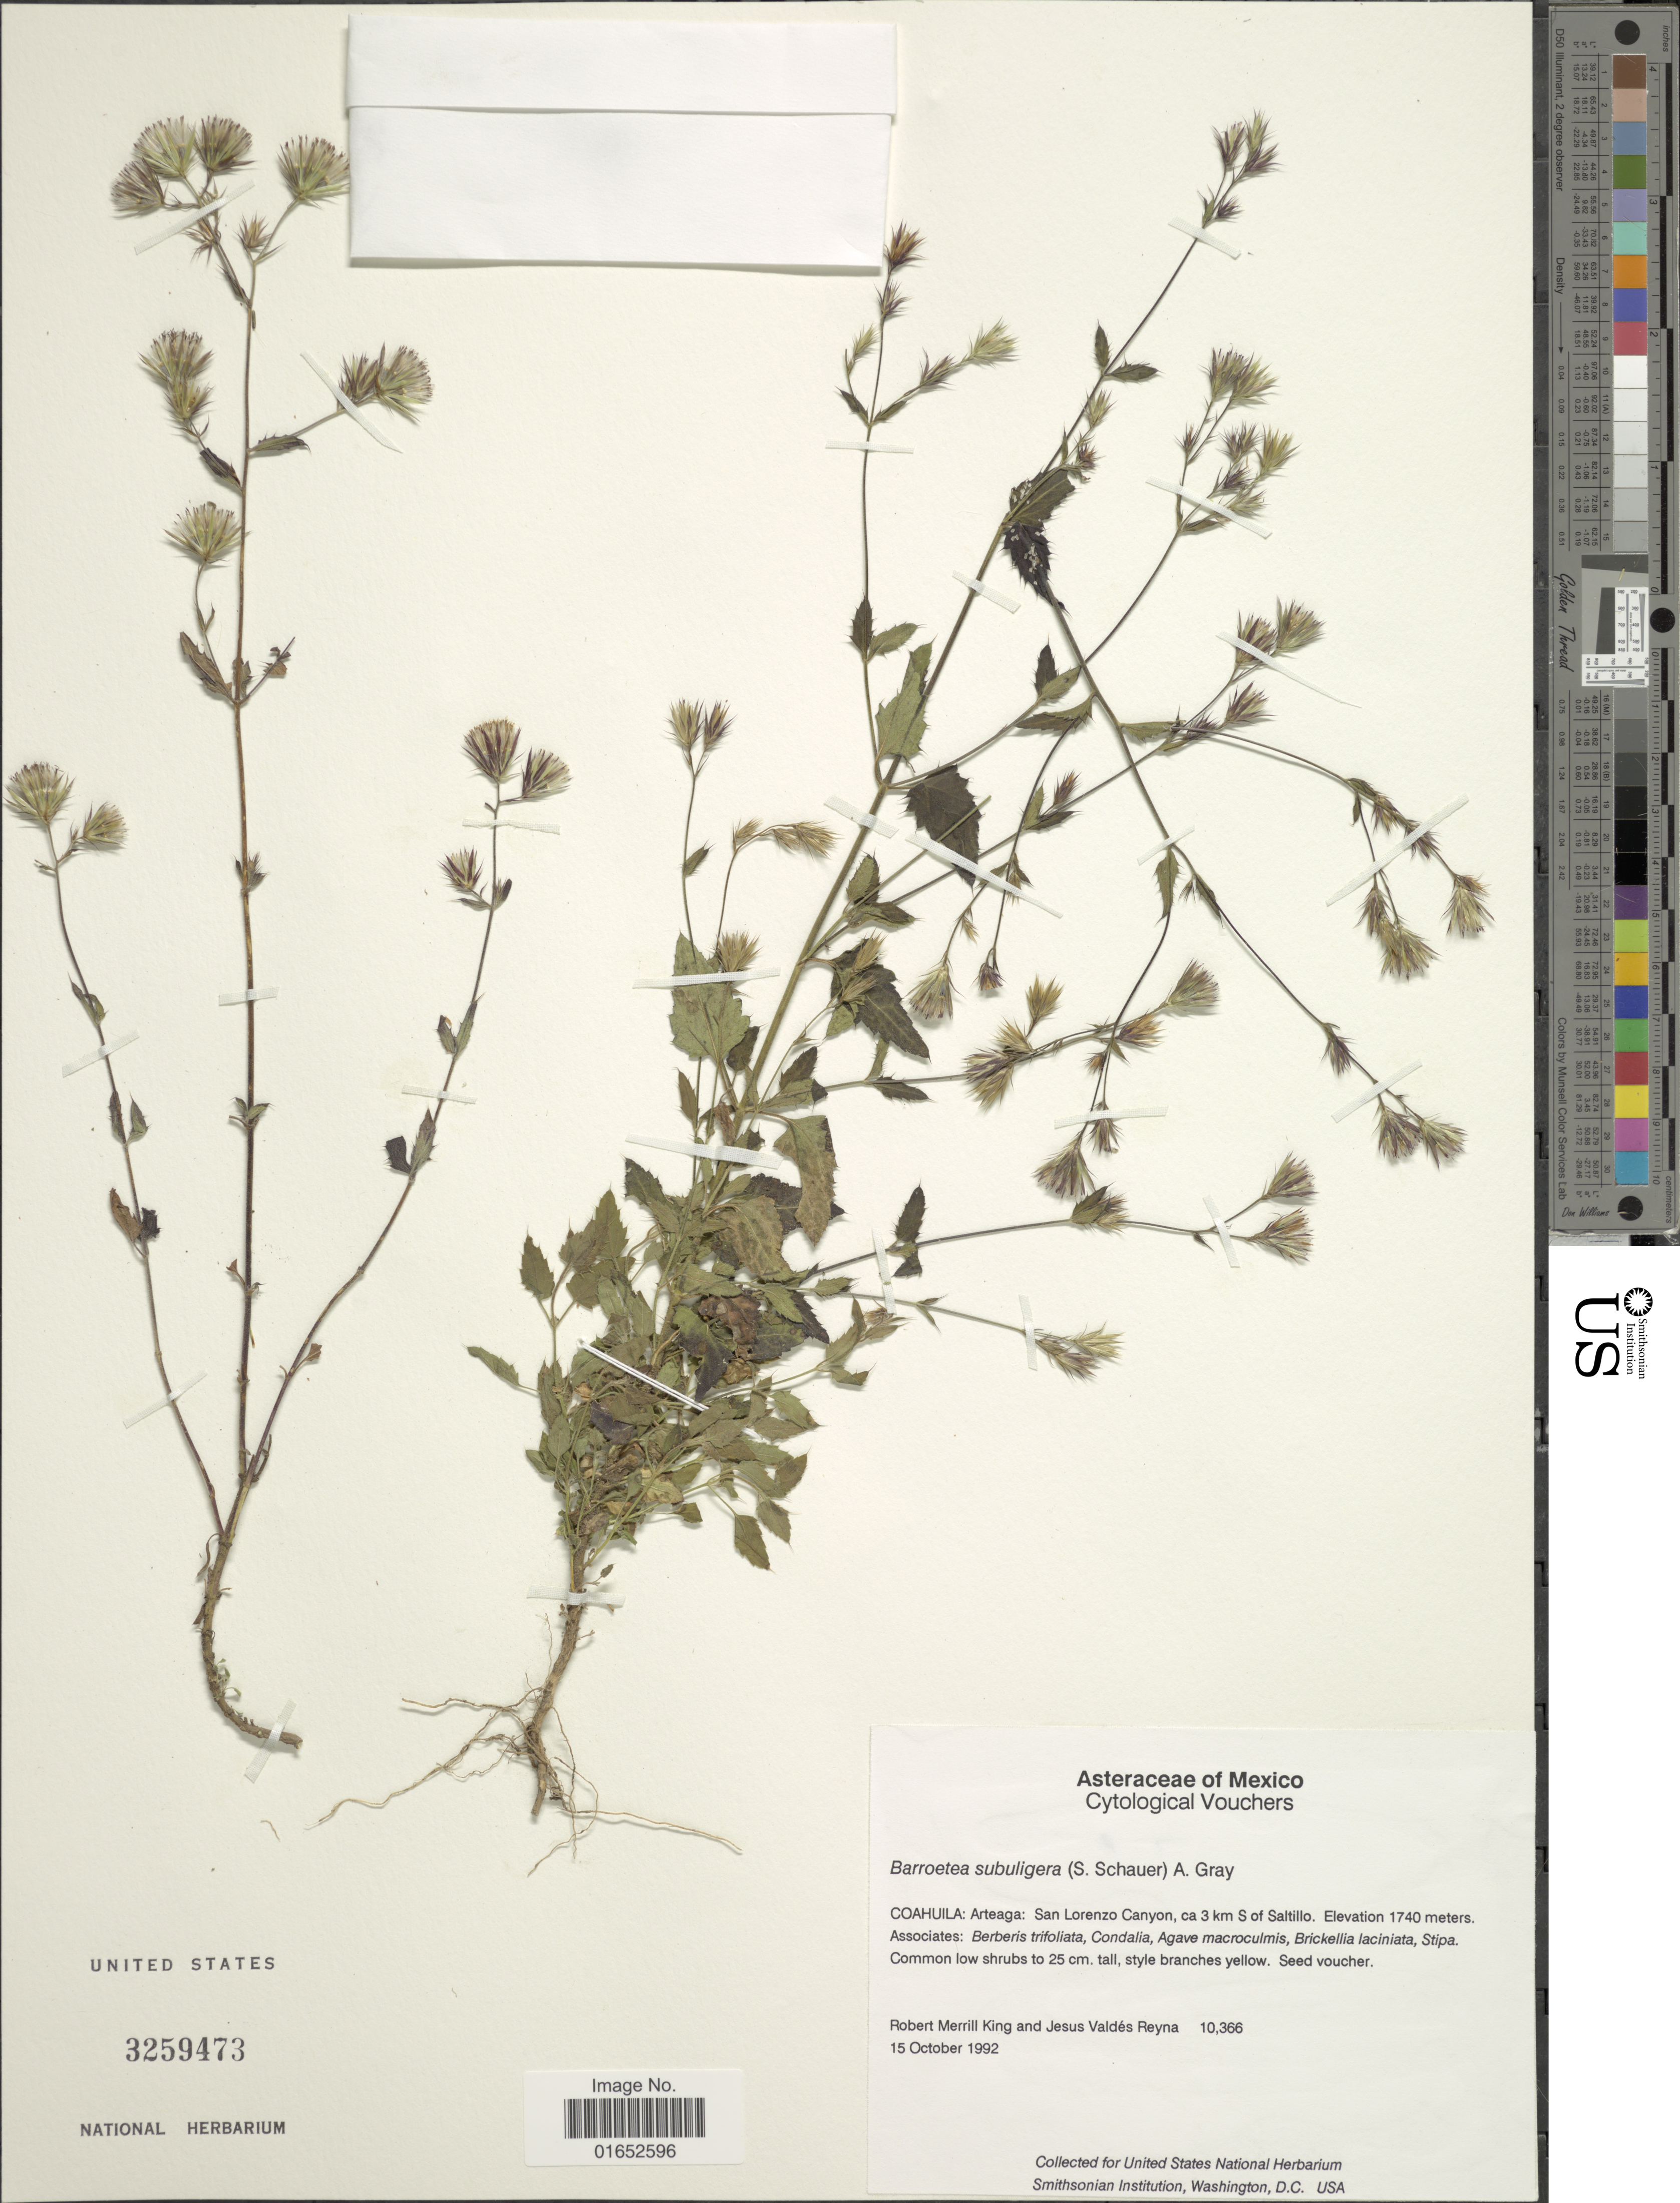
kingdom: Plantae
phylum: Tracheophyta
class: Magnoliopsida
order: Asterales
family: Asteraceae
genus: Barroetea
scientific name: Barroetea subuligera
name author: (S. Schauer) A. Gray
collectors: R. M. King & J. Valdés-Reyna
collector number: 10366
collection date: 1992-10-15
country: Mexico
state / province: Coahuila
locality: Arteaga: San Lorenzo Canyon, ca 3 km S of Saltillo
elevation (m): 1740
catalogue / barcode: US 3259473